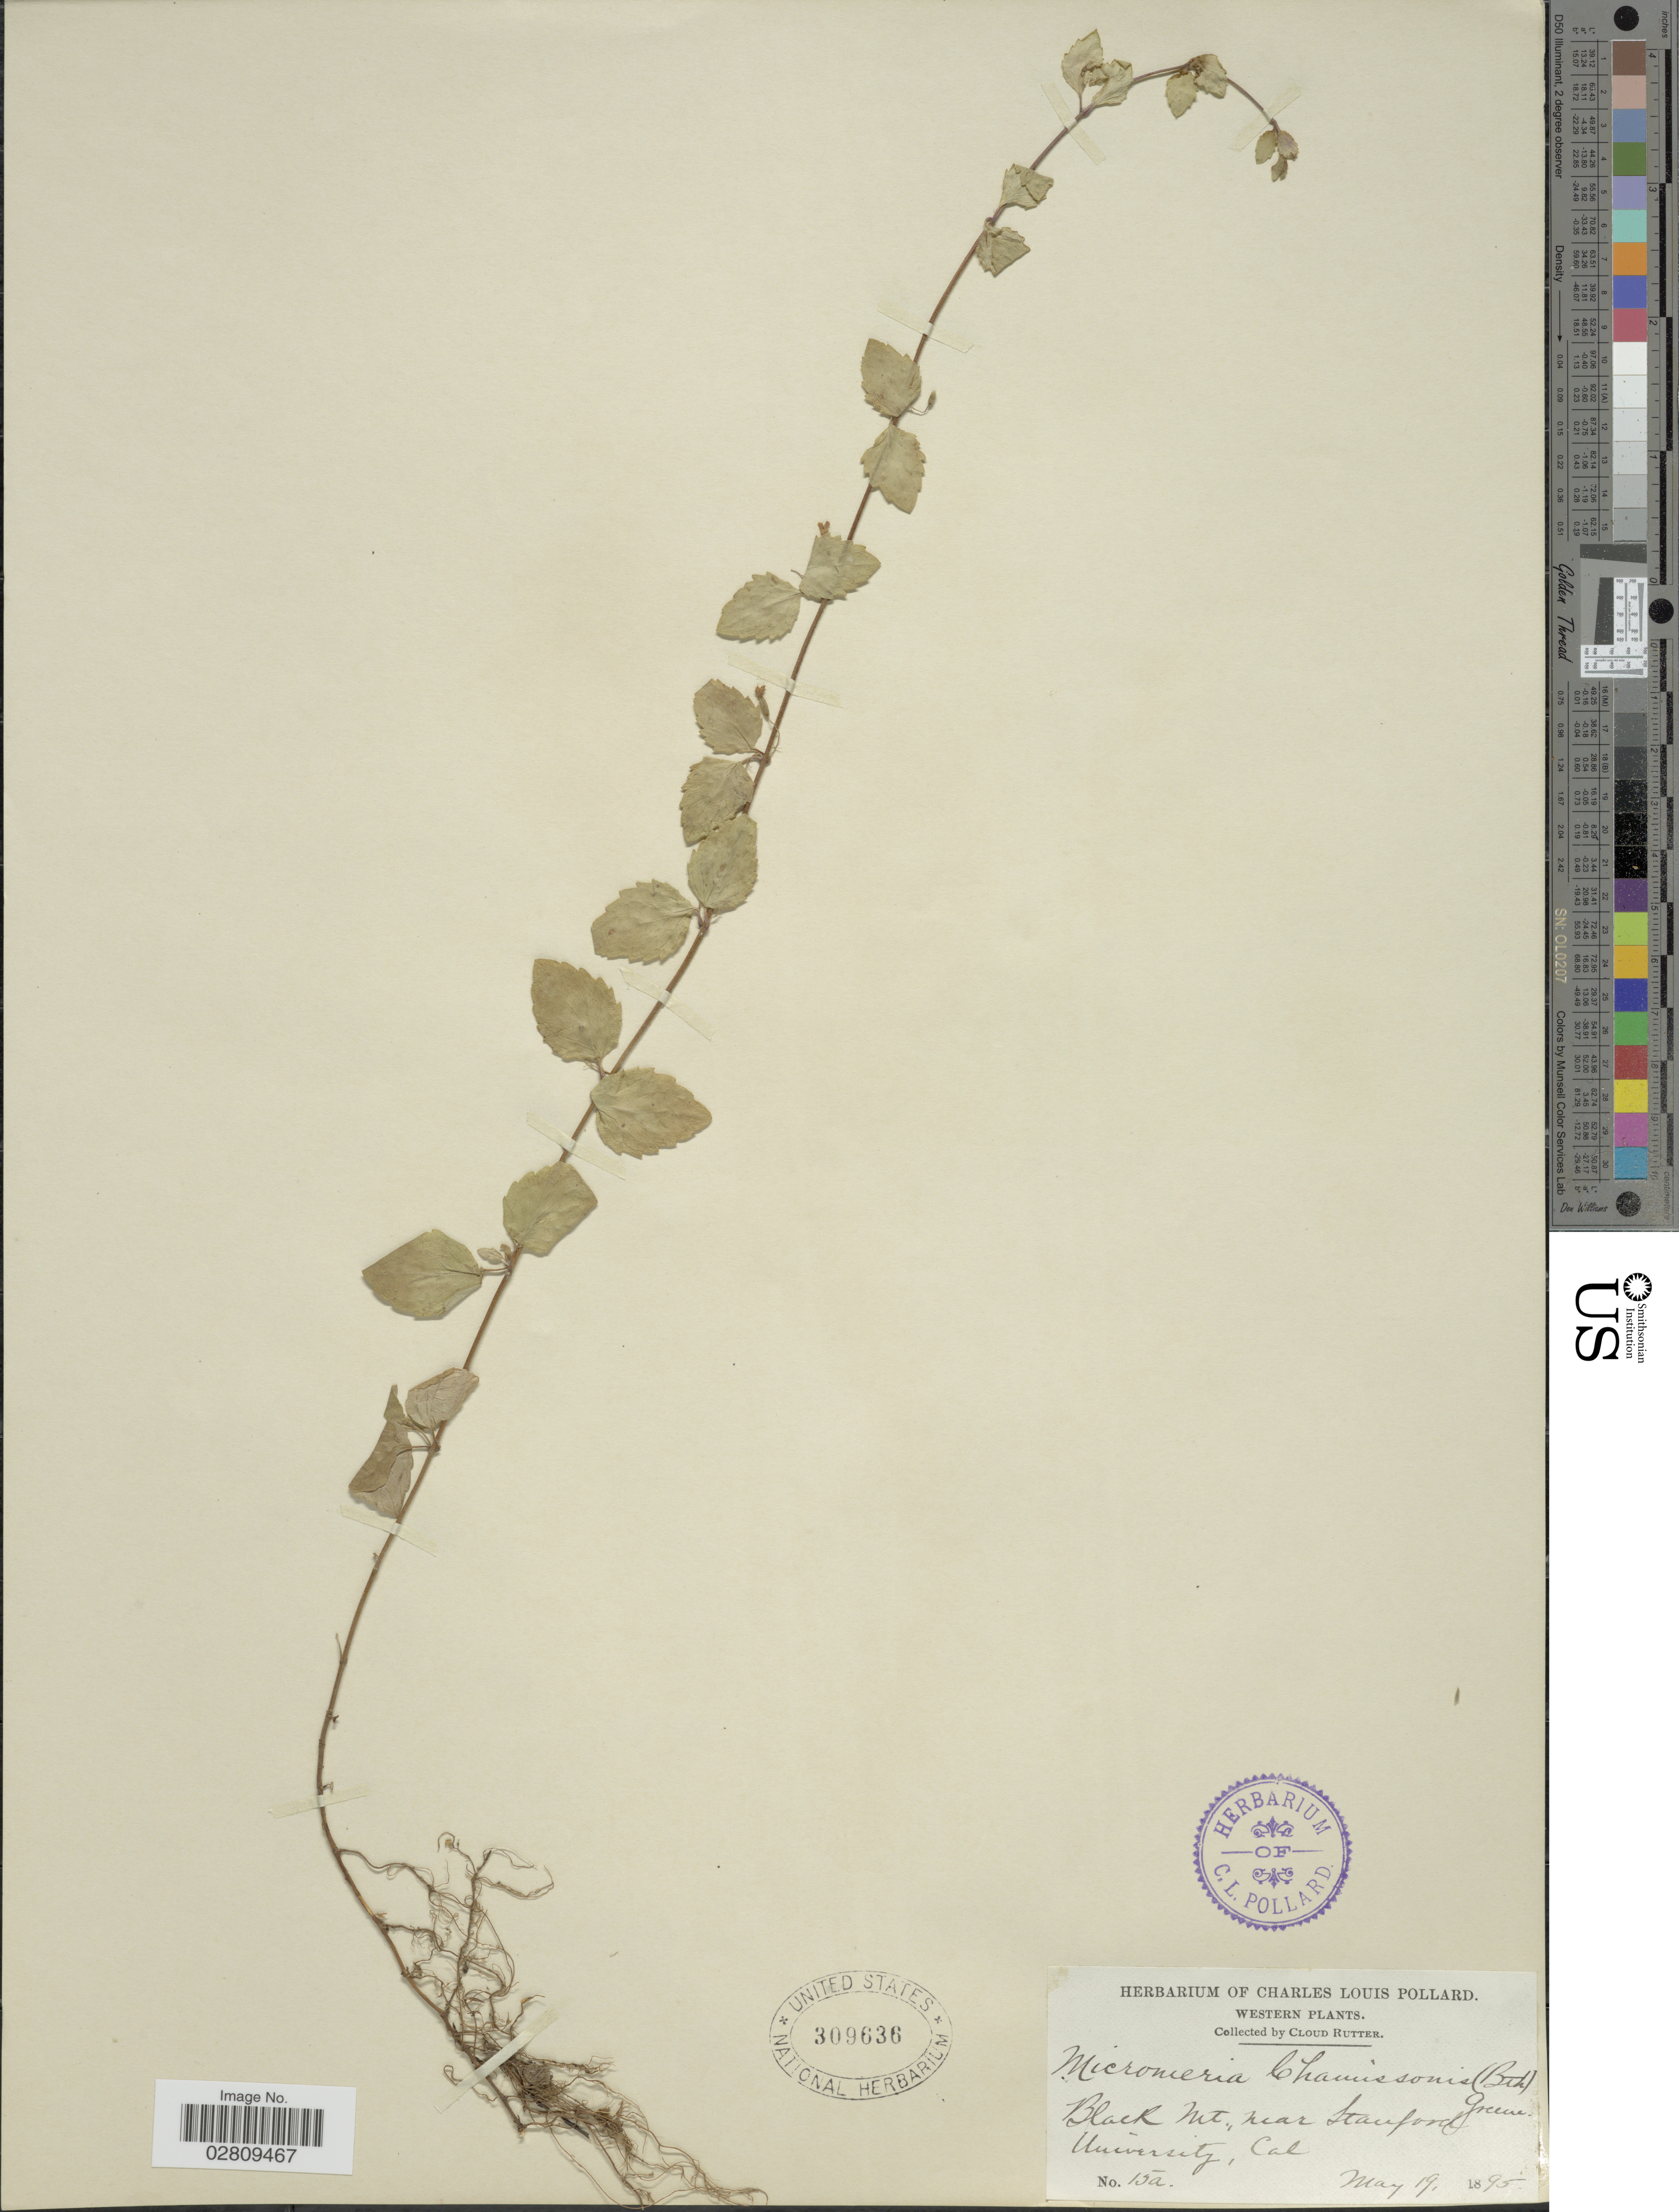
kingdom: Plantae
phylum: Tracheophyta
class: Magnoliopsida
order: Lamiales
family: Lamiaceae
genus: Micromeria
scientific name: Micromeria douglasii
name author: Benth.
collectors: C. Rutter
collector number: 15a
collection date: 1895-05-19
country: United States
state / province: California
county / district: Santa Clara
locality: Western. Black Mt., near Stanford University.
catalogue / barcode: US 309636